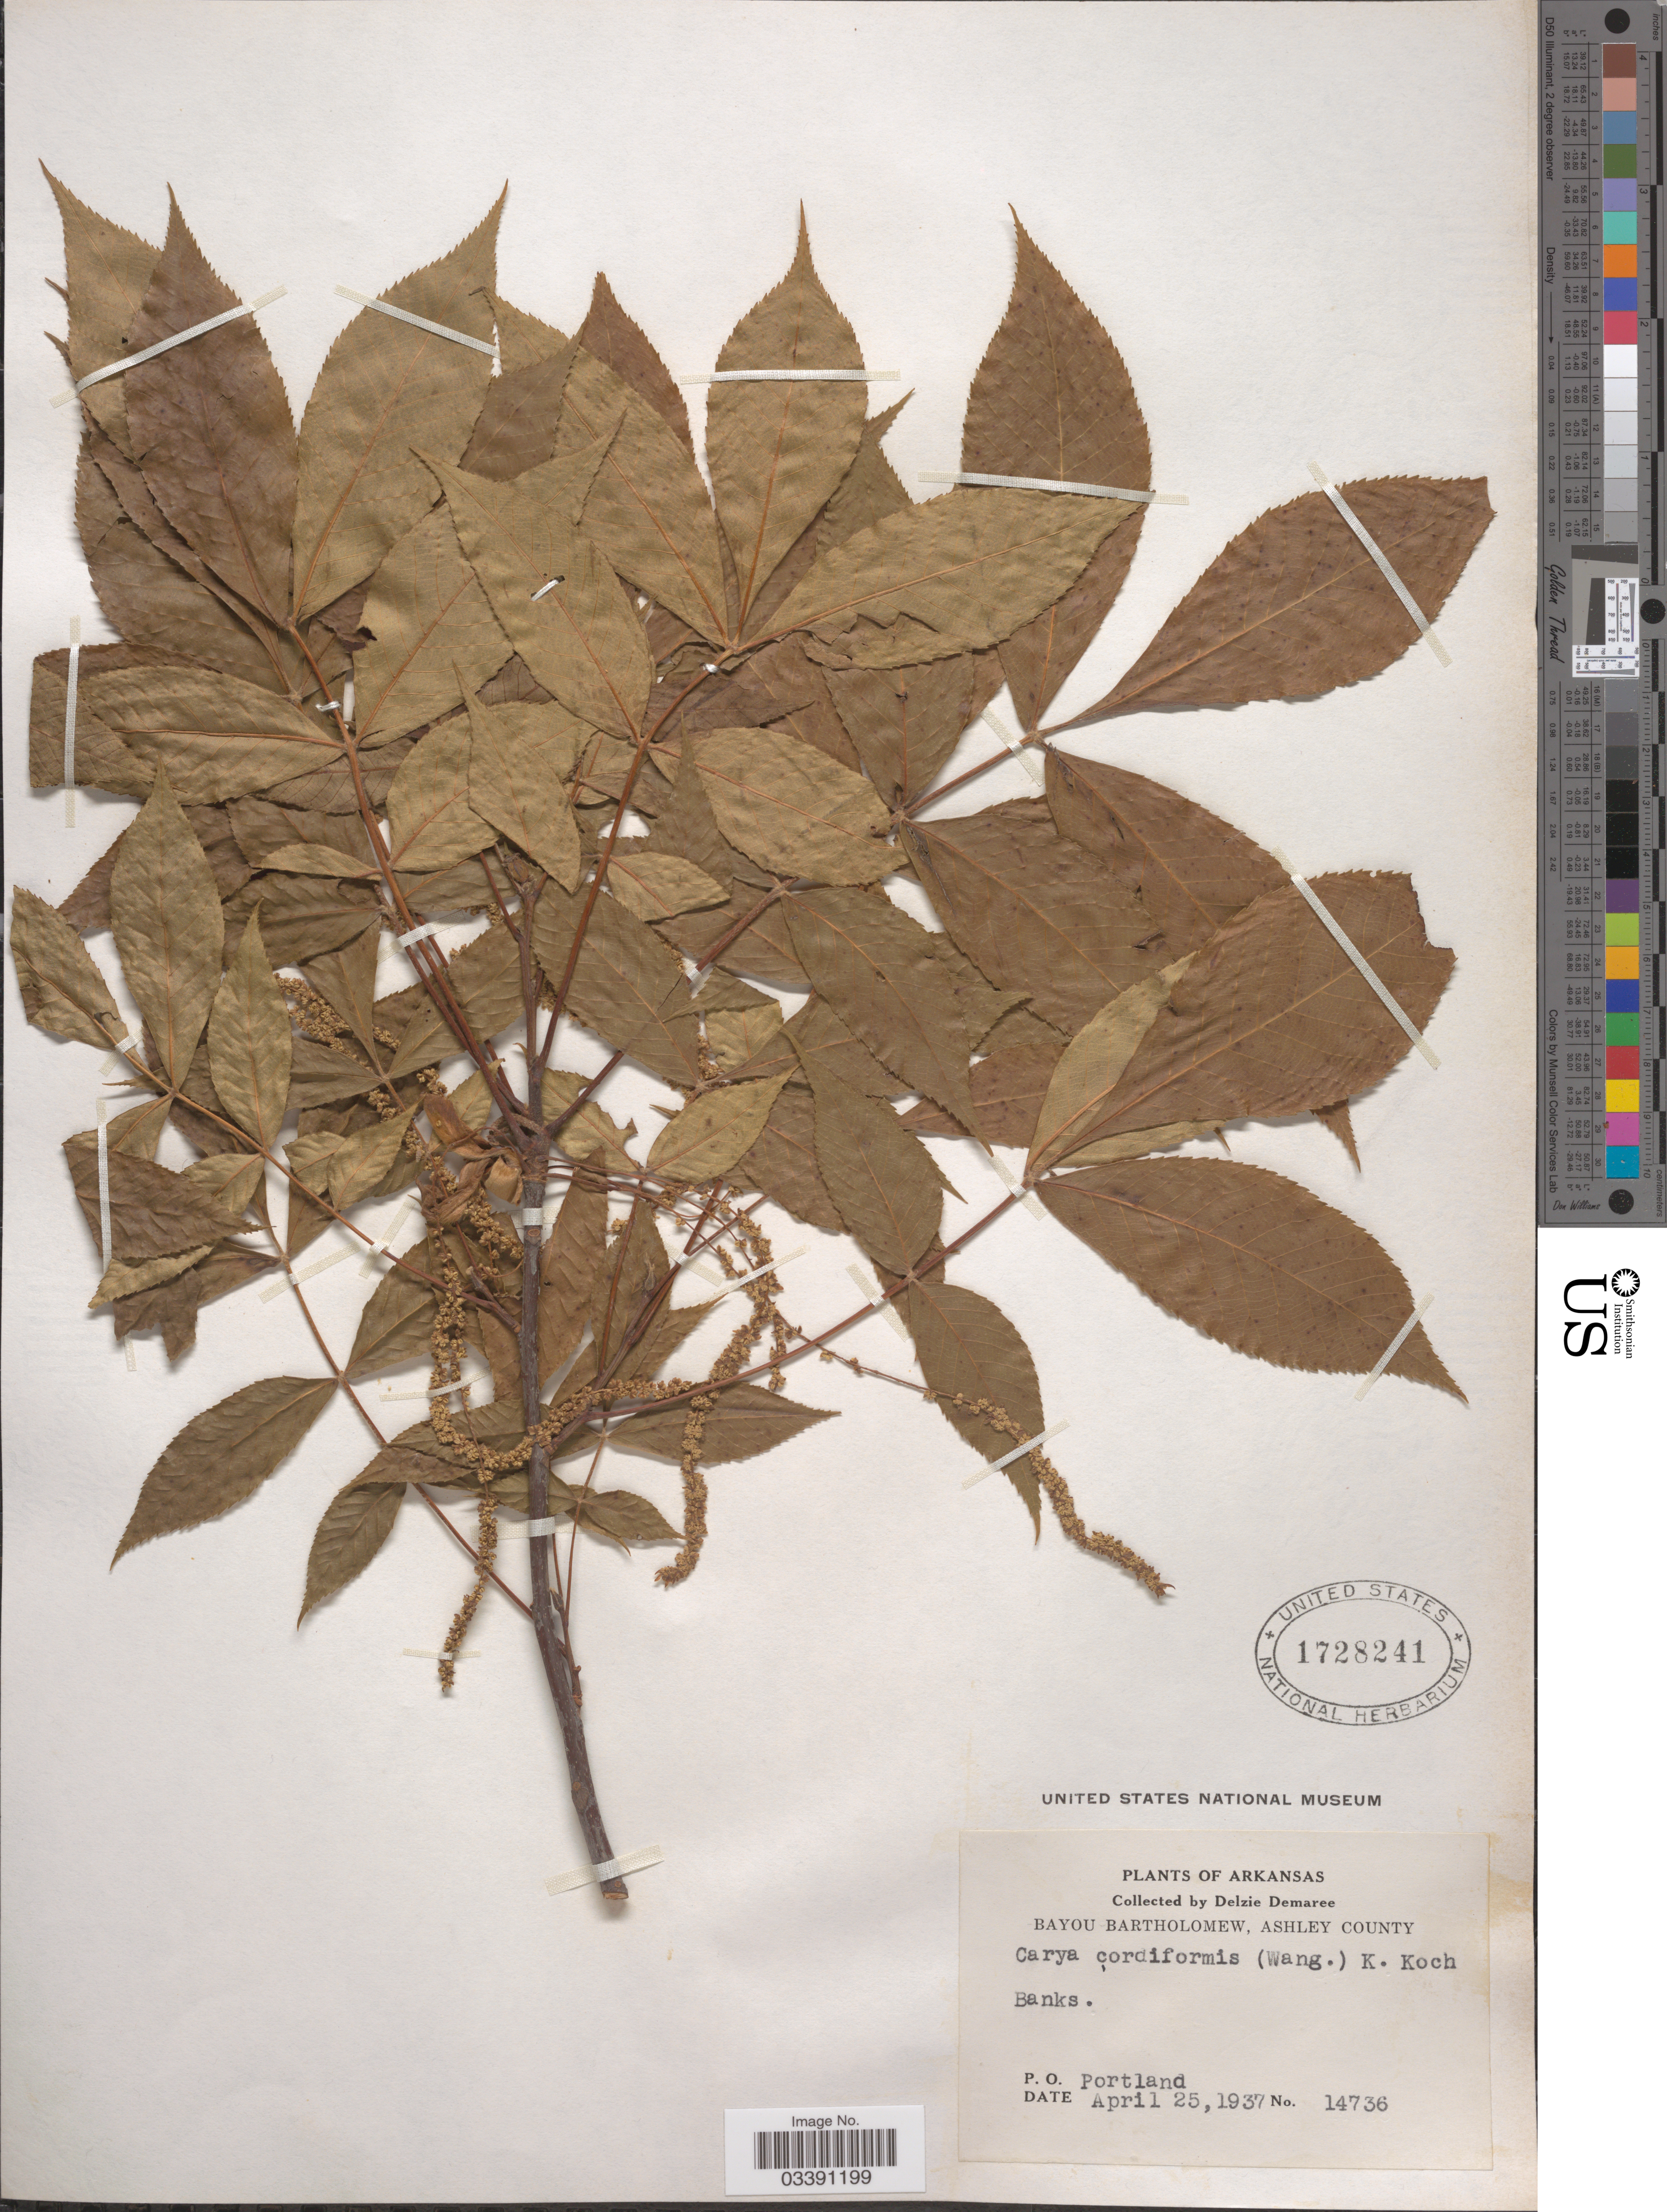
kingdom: Plantae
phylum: Tracheophyta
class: Magnoliopsida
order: Fagales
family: Juglandaceae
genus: Carya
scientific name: Carya cordiformis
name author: (Wangenh.) K. Koch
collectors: D. Demaree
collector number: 14736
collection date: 1937-04-25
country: United States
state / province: Arkansas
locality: Bayou Bartholomew, Ashley County. Banks. P. O. Portland.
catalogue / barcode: US 1728241